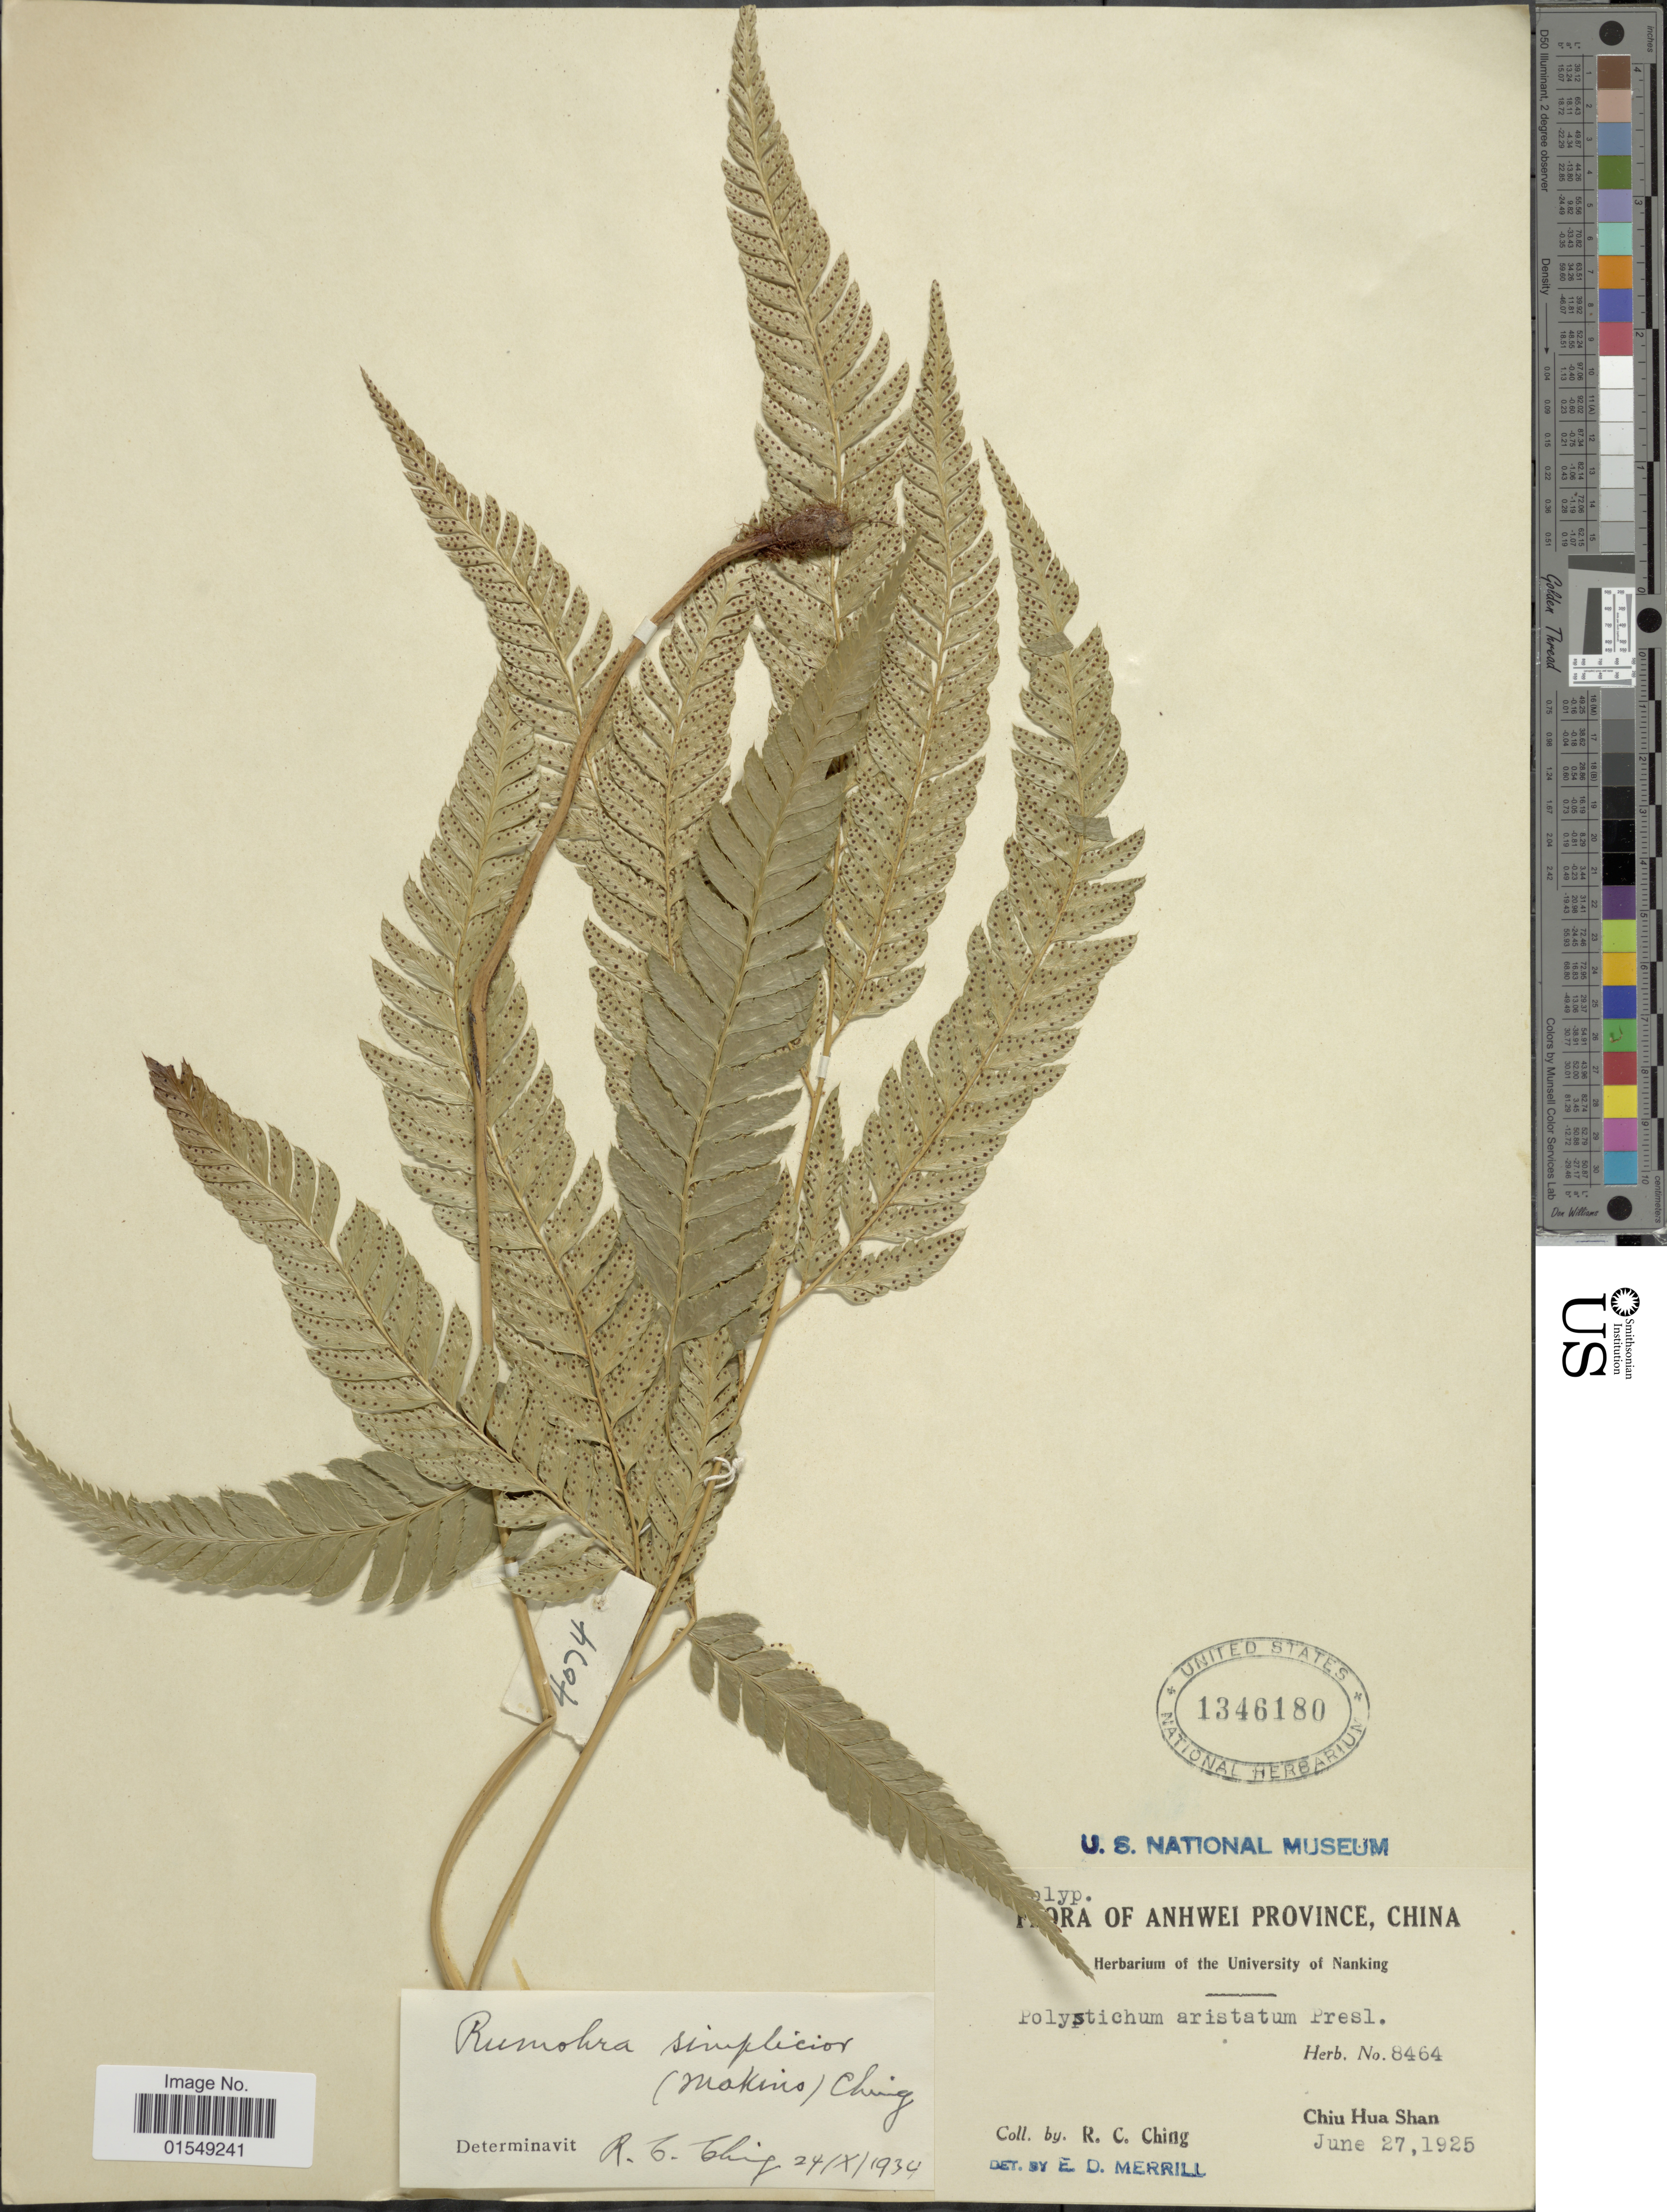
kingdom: Plantae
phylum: Tracheophyta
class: Polypodiopsida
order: Polypodiales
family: Dryopteridaceae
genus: Arachniodes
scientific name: Arachniodes simplicior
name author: (Makino) Ohwi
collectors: R. C. Ching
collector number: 8464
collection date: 1925-06-27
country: China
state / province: Anhui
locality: Anhwei Province, Chiu Hua Shan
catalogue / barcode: US 1346180